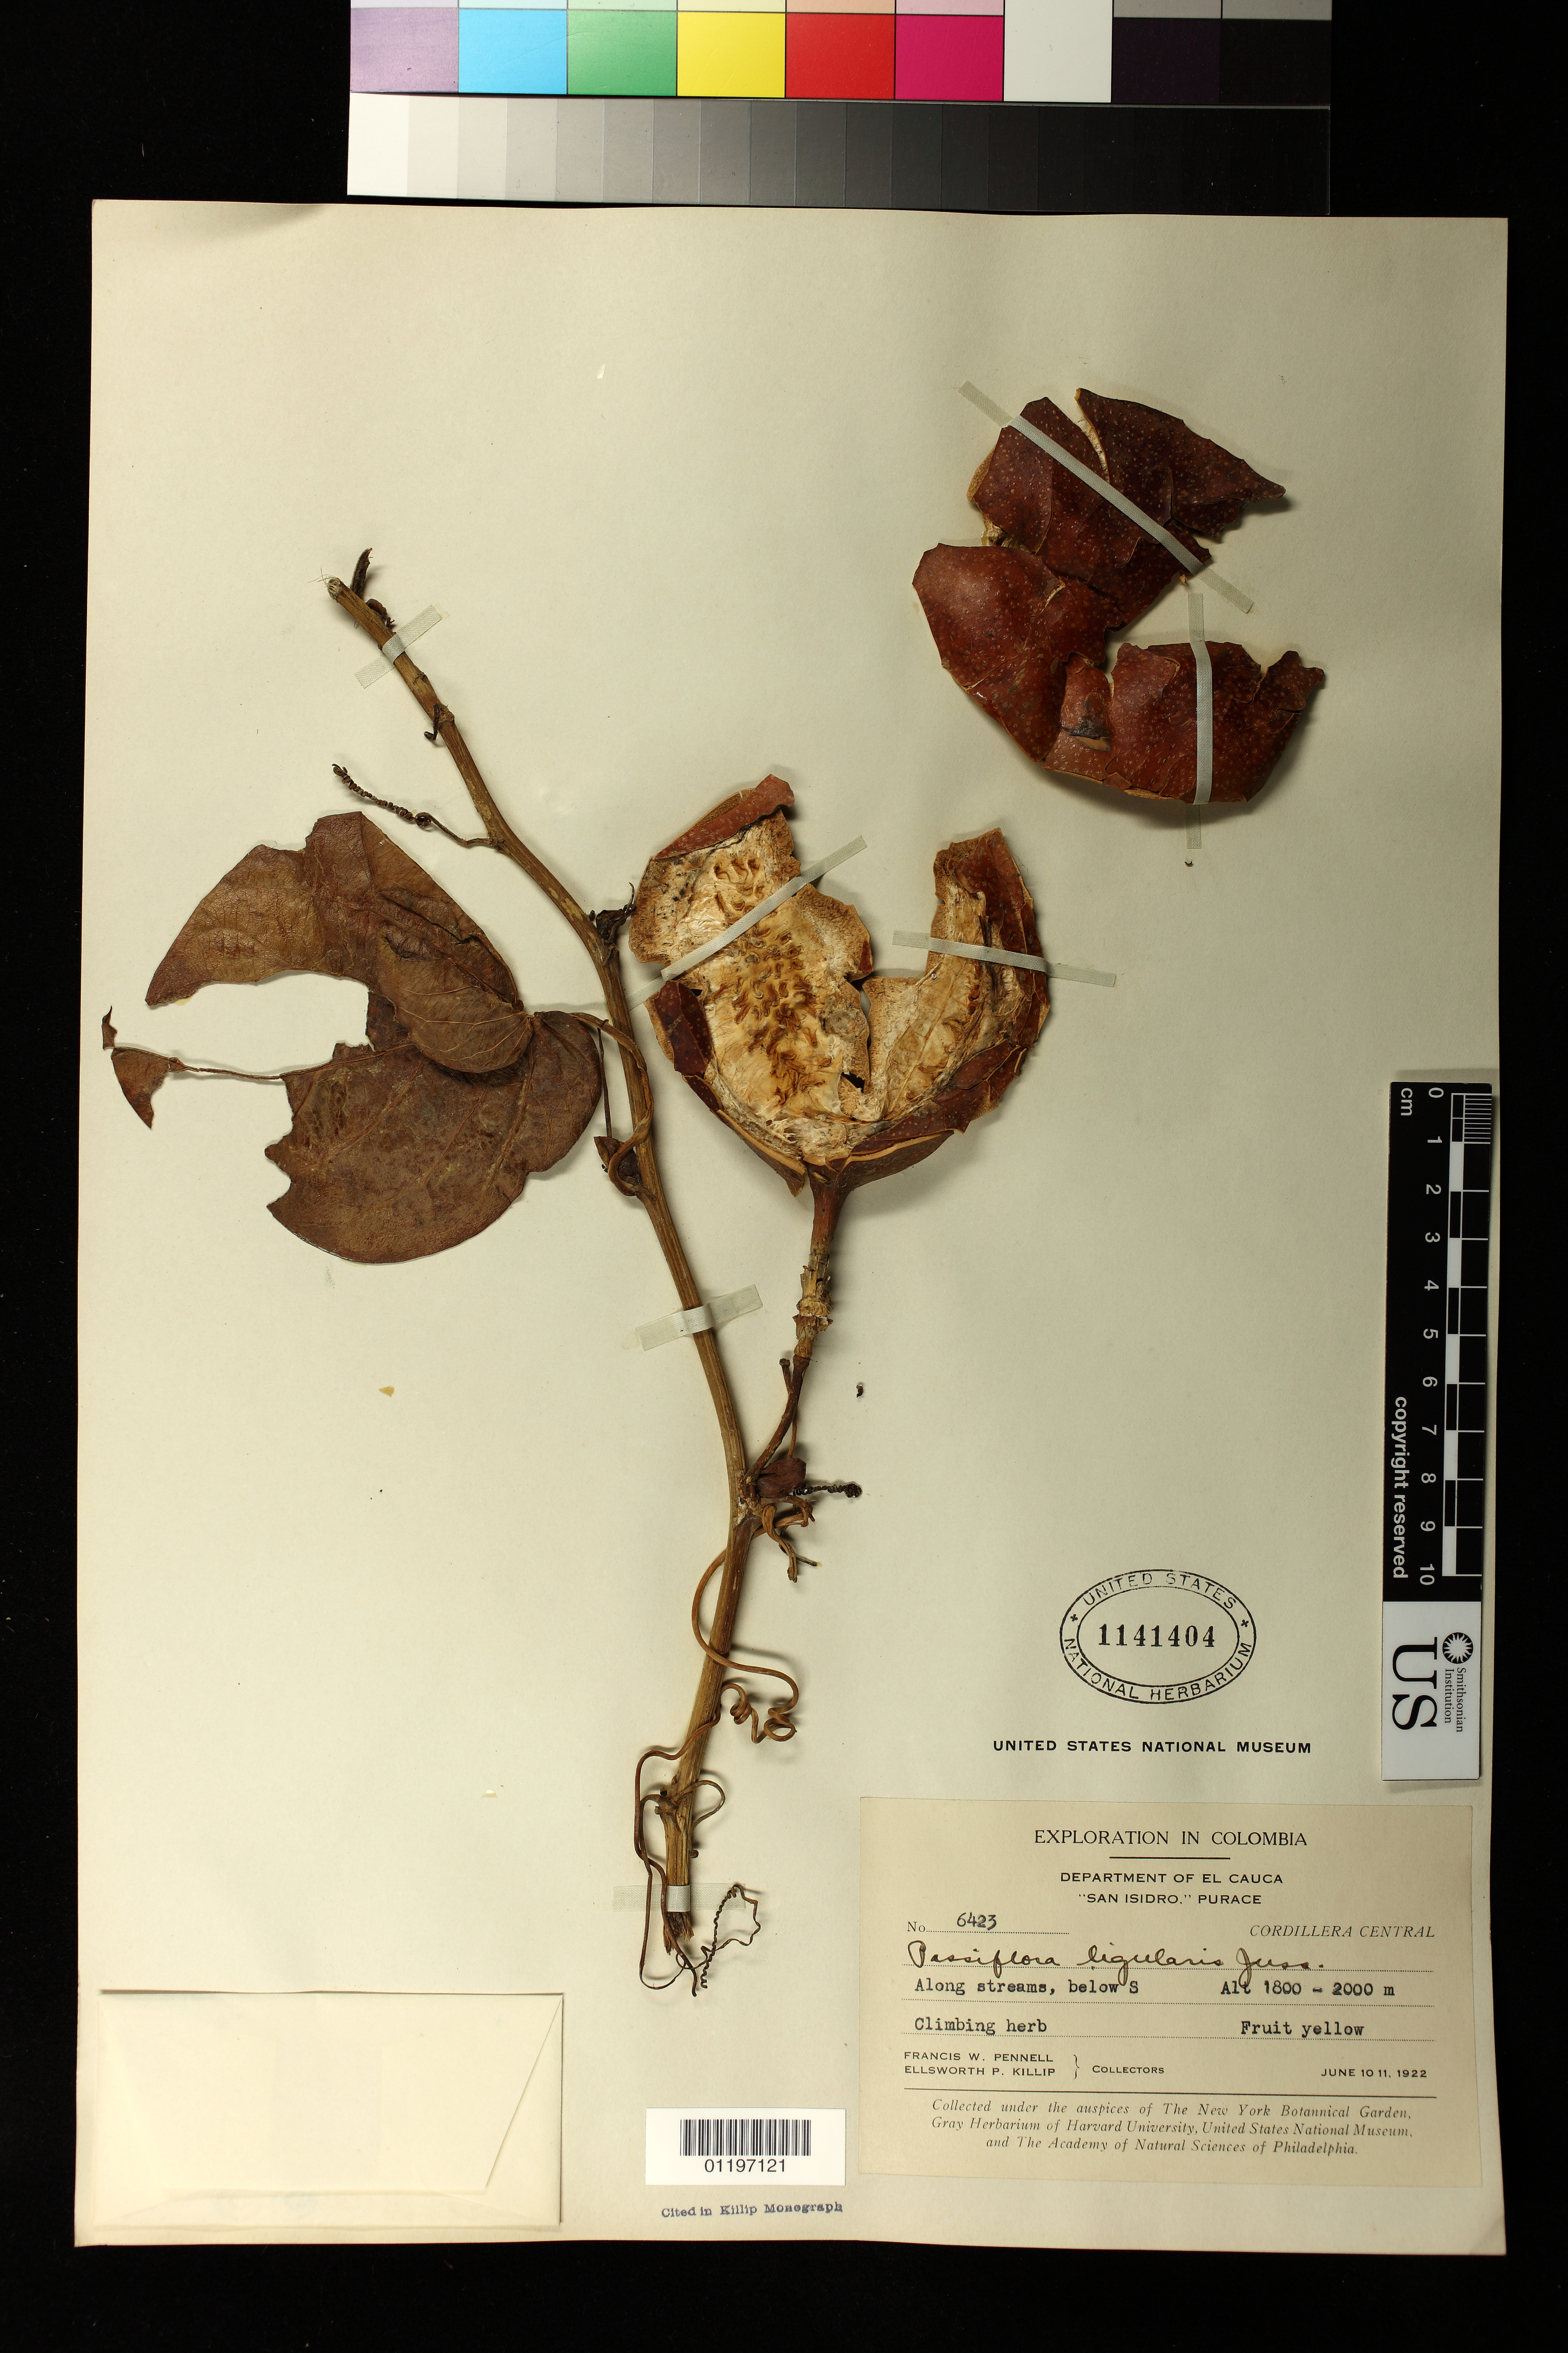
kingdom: Plantae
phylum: Tracheophyta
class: Magnoliopsida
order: Malpighiales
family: Passifloraceae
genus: Passiflora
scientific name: Passiflora ligularis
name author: Juss.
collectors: F. W. Pennell & E. P. Killip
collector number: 6423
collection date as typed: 10 Jun 1922 to 11 Jun 1922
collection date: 1922-06-10/1922-06-11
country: Colombia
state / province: Cauca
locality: Cordillera Central. "San Isidro", Purace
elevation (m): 1800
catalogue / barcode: US 1141404